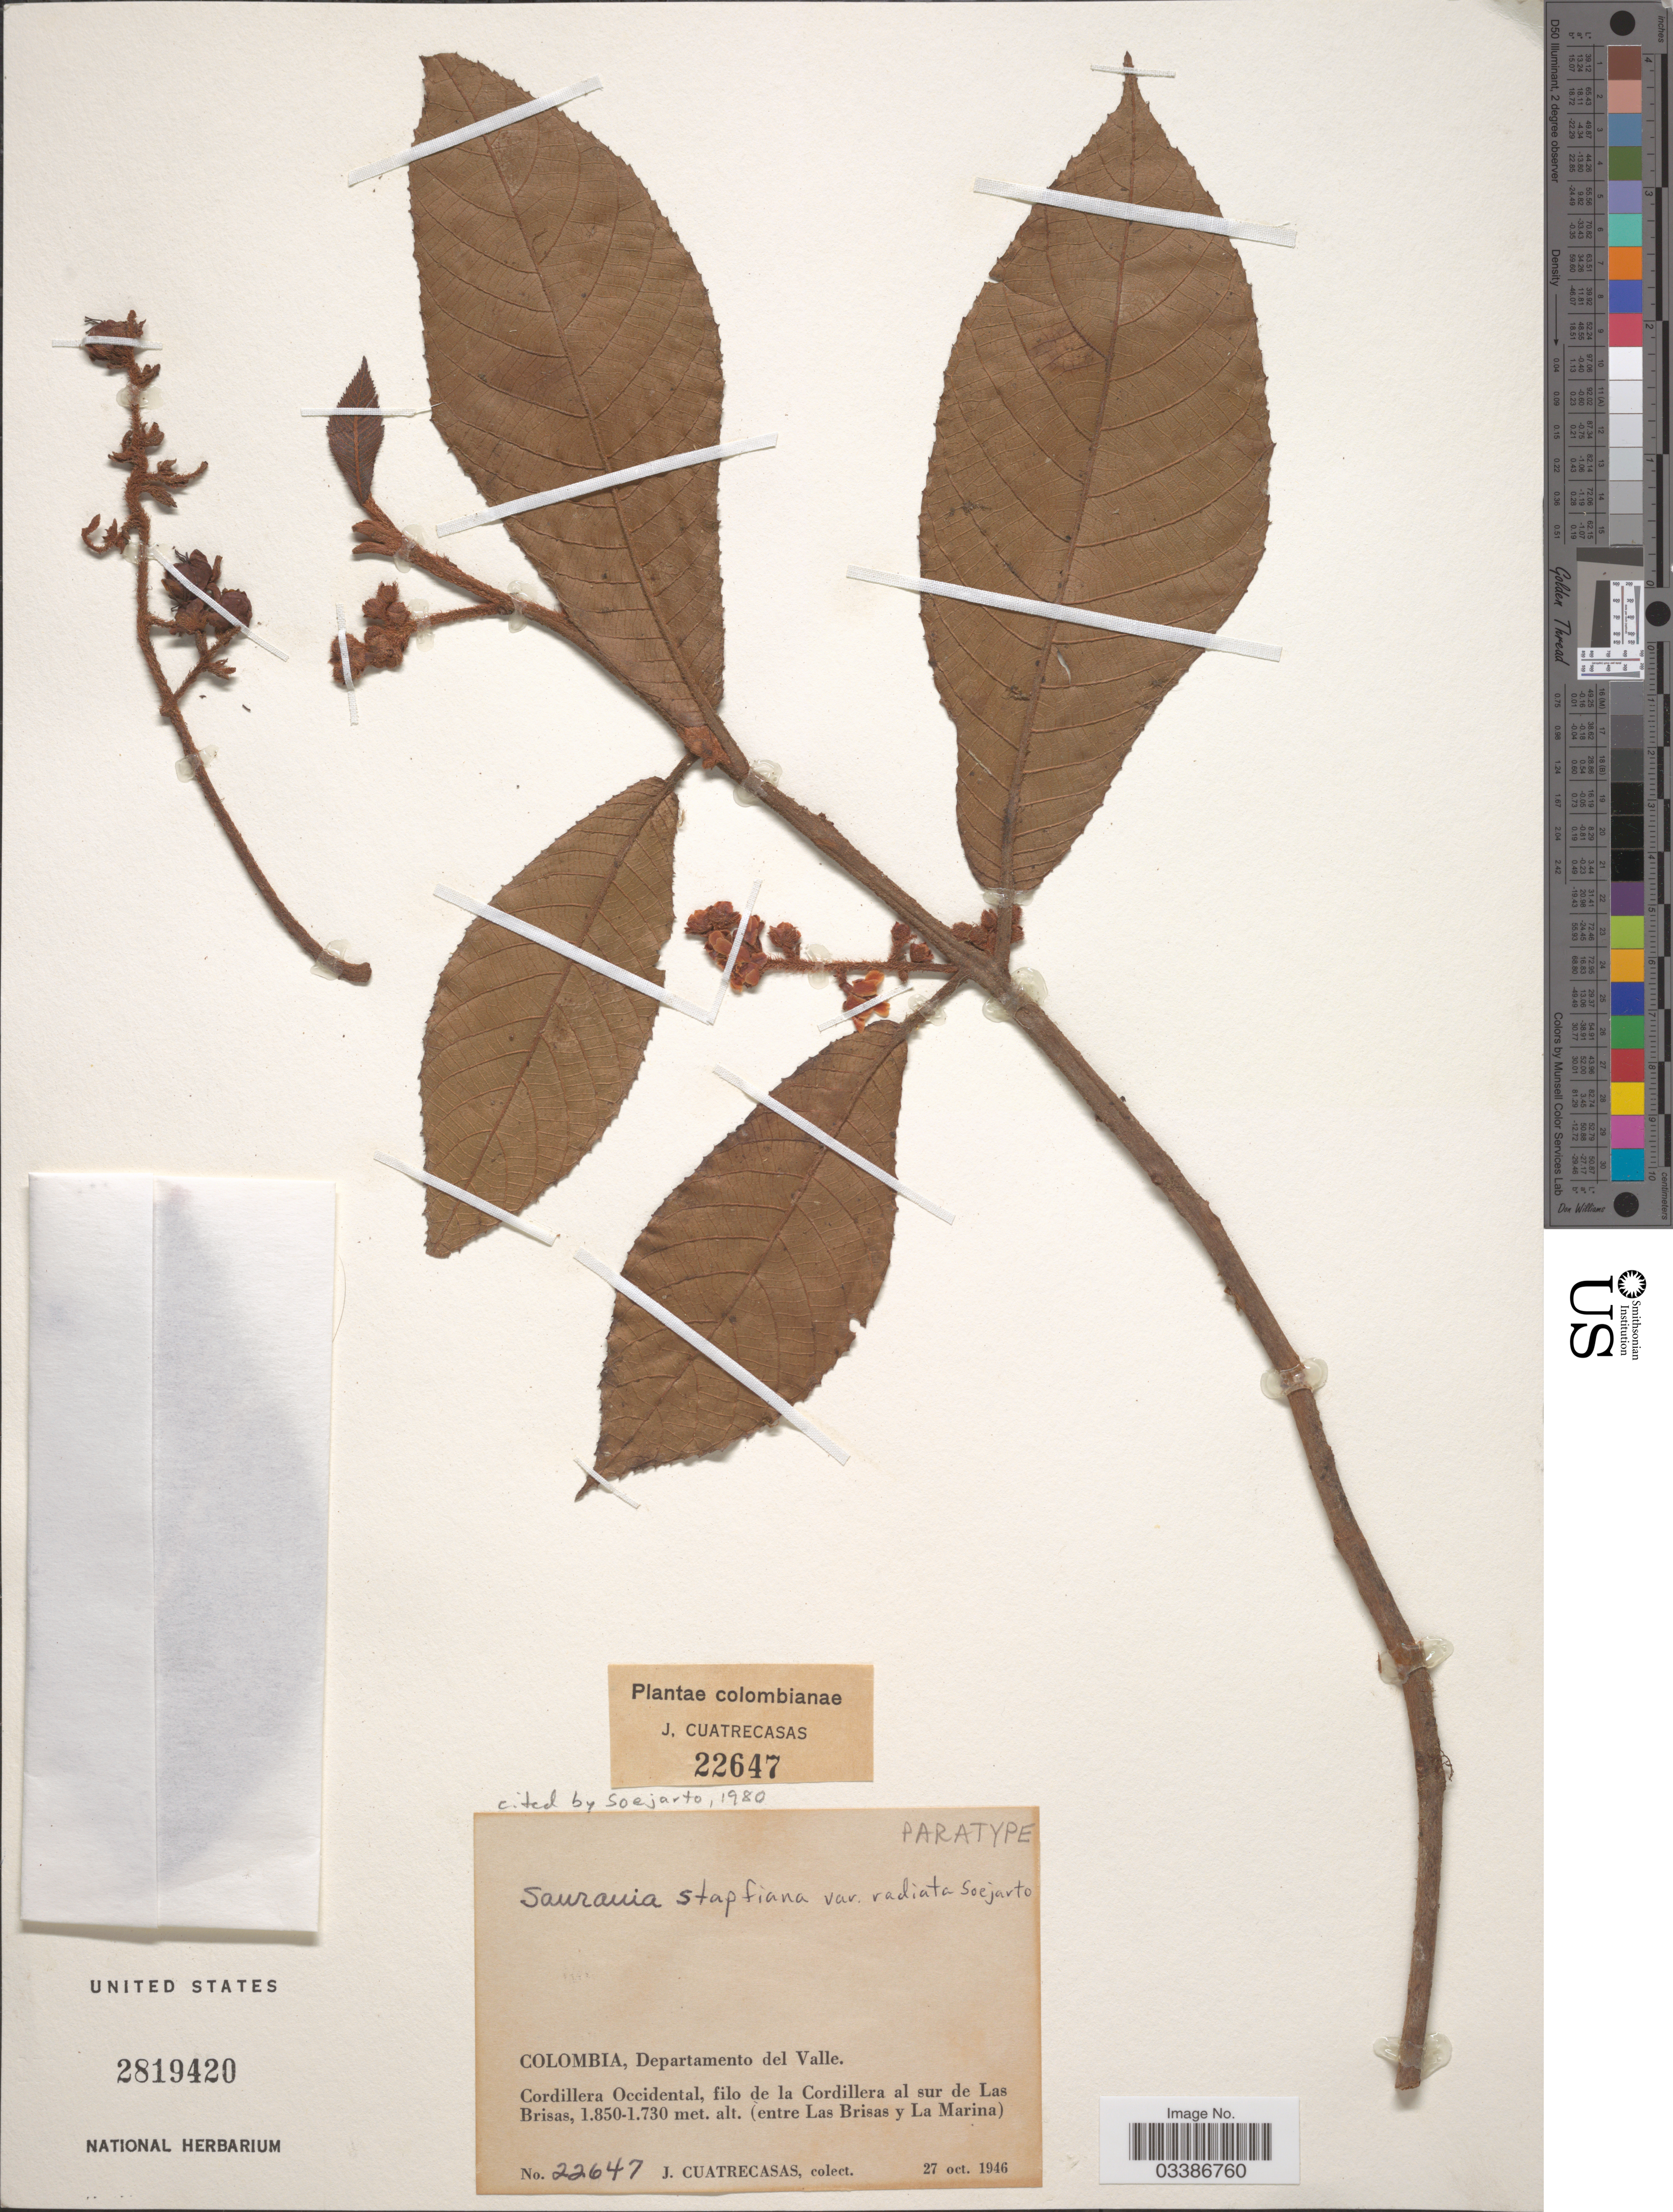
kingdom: Plantae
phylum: Tracheophyta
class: Magnoliopsida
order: Ericales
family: Actinidiaceae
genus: Saurauia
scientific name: Saurauia stapfiana var. radiata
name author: Soejarto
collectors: J. Cuatrecasas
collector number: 22647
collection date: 1946-10-27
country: Colombia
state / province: Valle del Cauca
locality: Departamento del Valle. Cordillera Occidental, filo de la Cordillera al sur de Las Brisas, (entre Las Brisas y La Marina).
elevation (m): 1730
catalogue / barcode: US 2819420